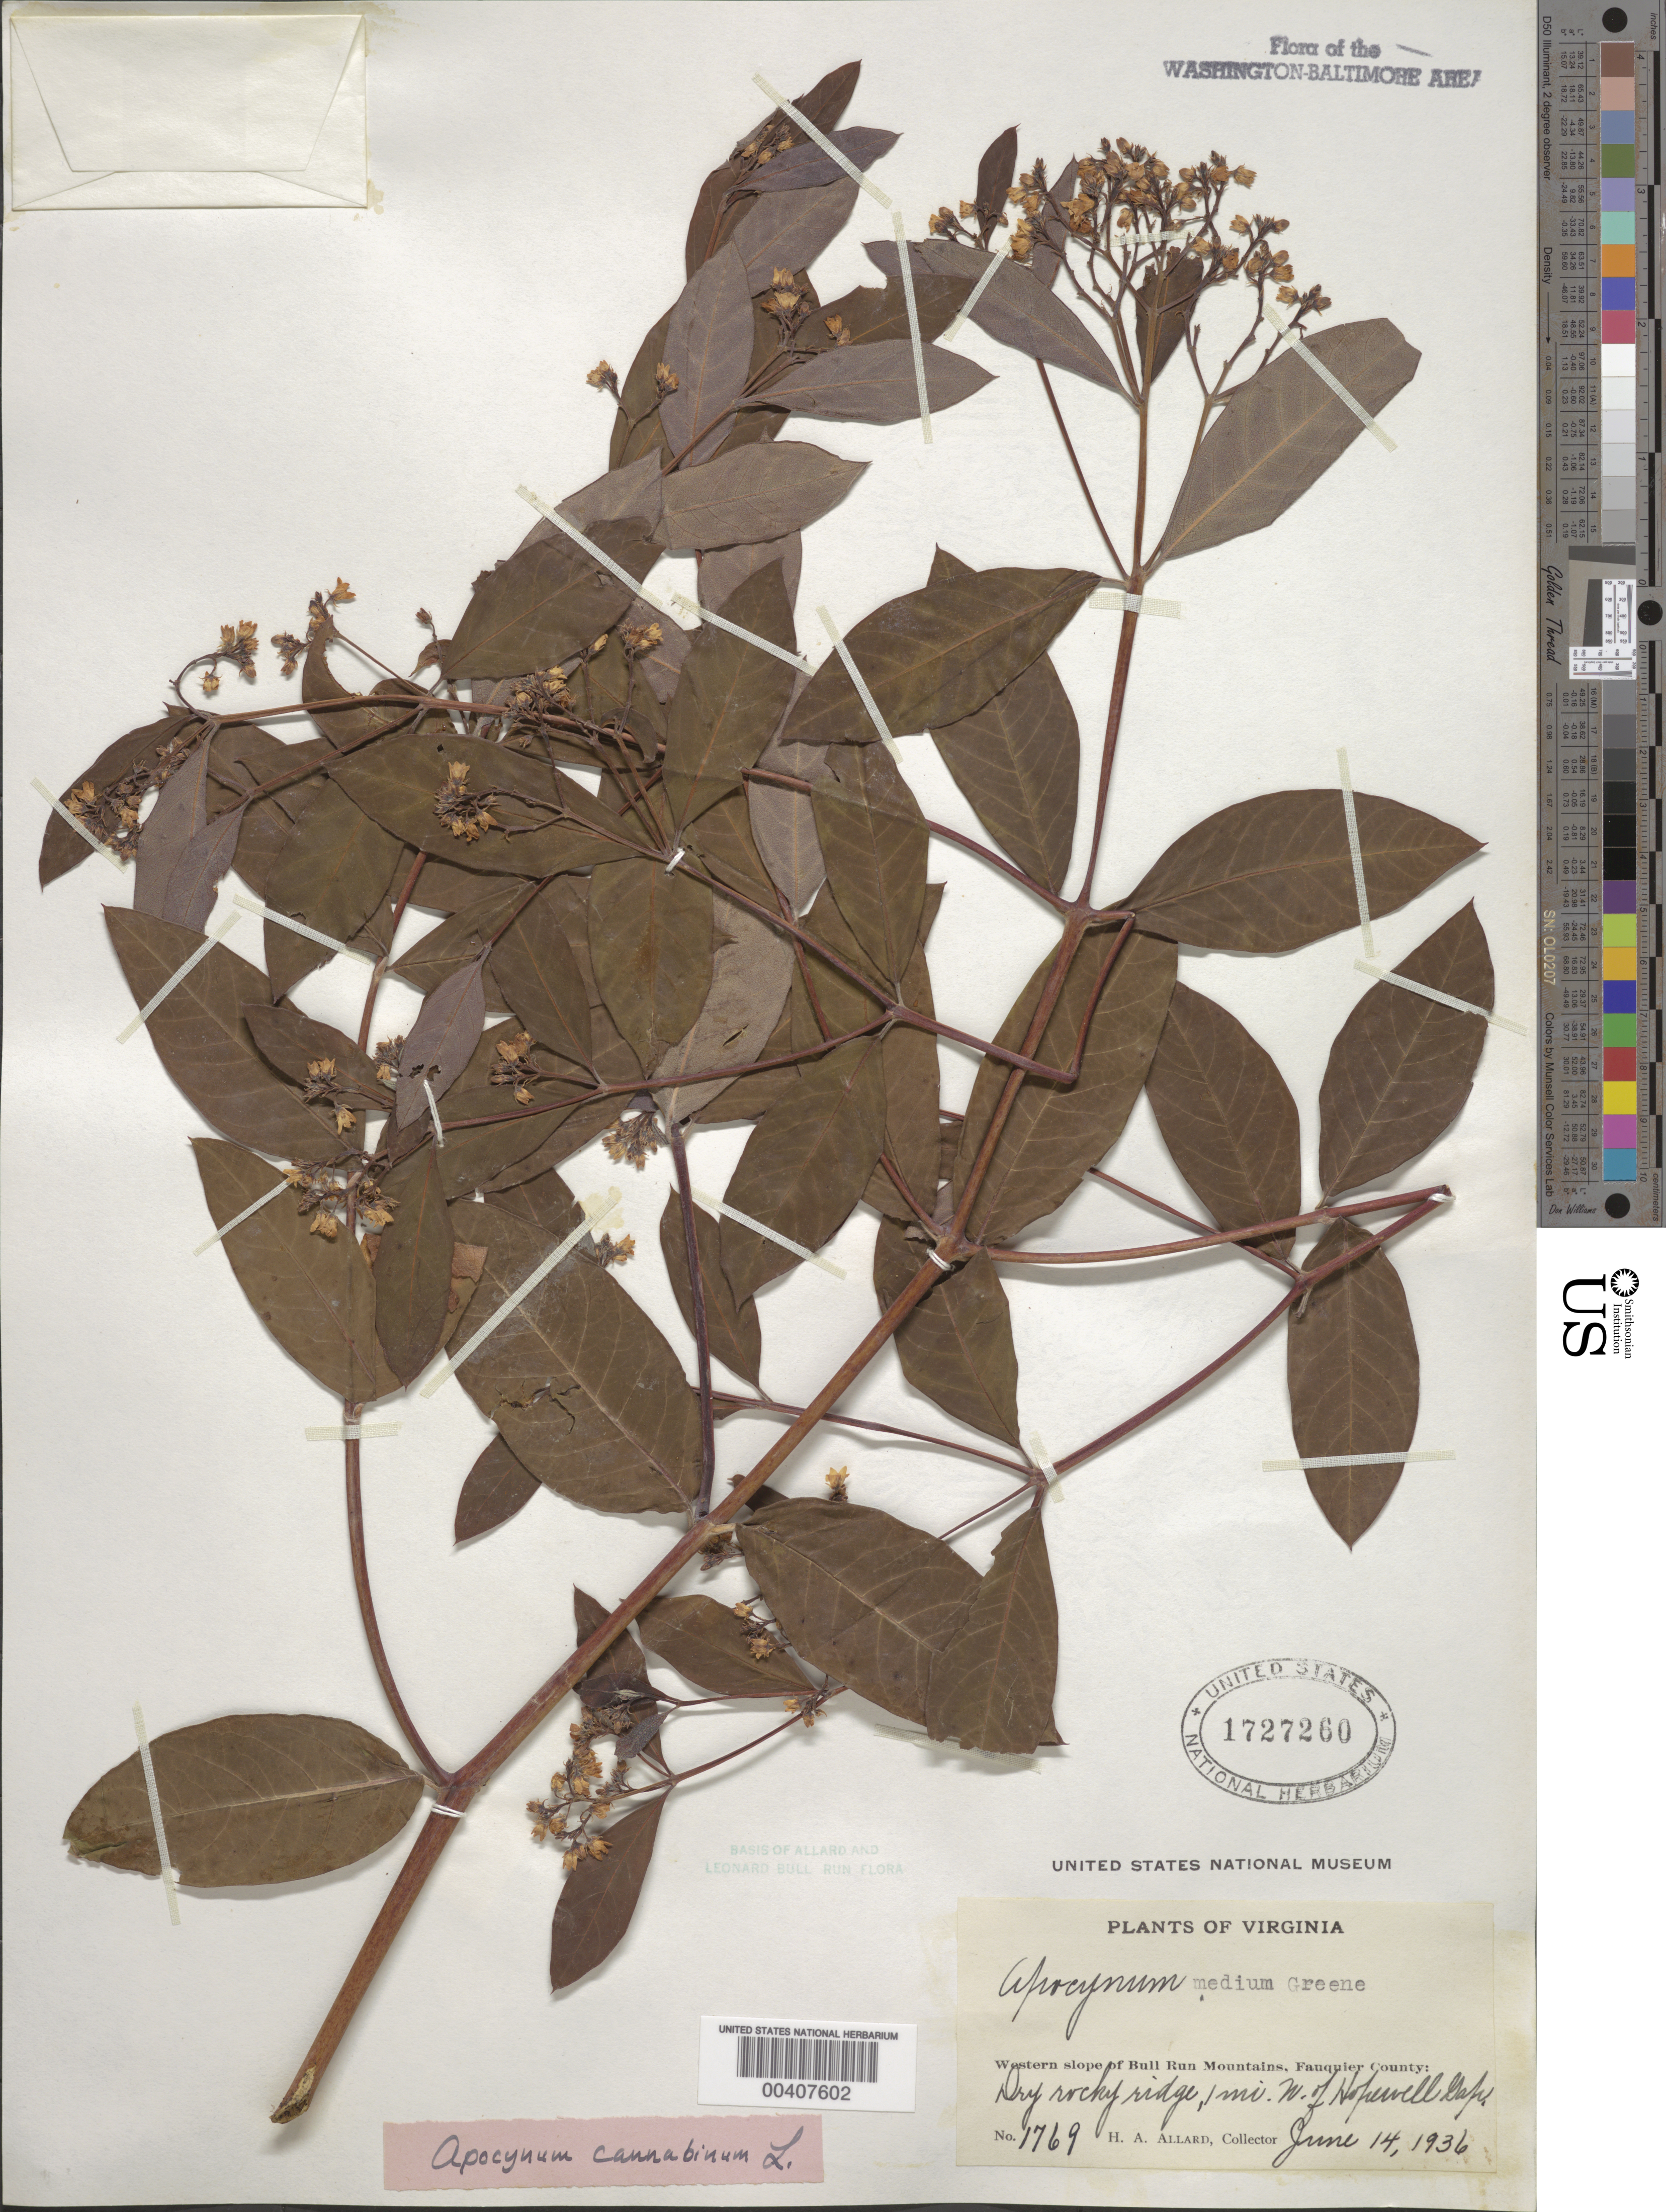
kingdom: Plantae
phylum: Tracheophyta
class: Magnoliopsida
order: Gentianales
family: Apocynaceae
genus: Apocynum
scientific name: Apocynum cannabinum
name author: L.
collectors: H. A. Allard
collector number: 1769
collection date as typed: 14 Jun 1936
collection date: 1936-06-14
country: United States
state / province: Virginia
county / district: Fauquier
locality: North of Hopewell Gap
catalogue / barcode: US 1727260